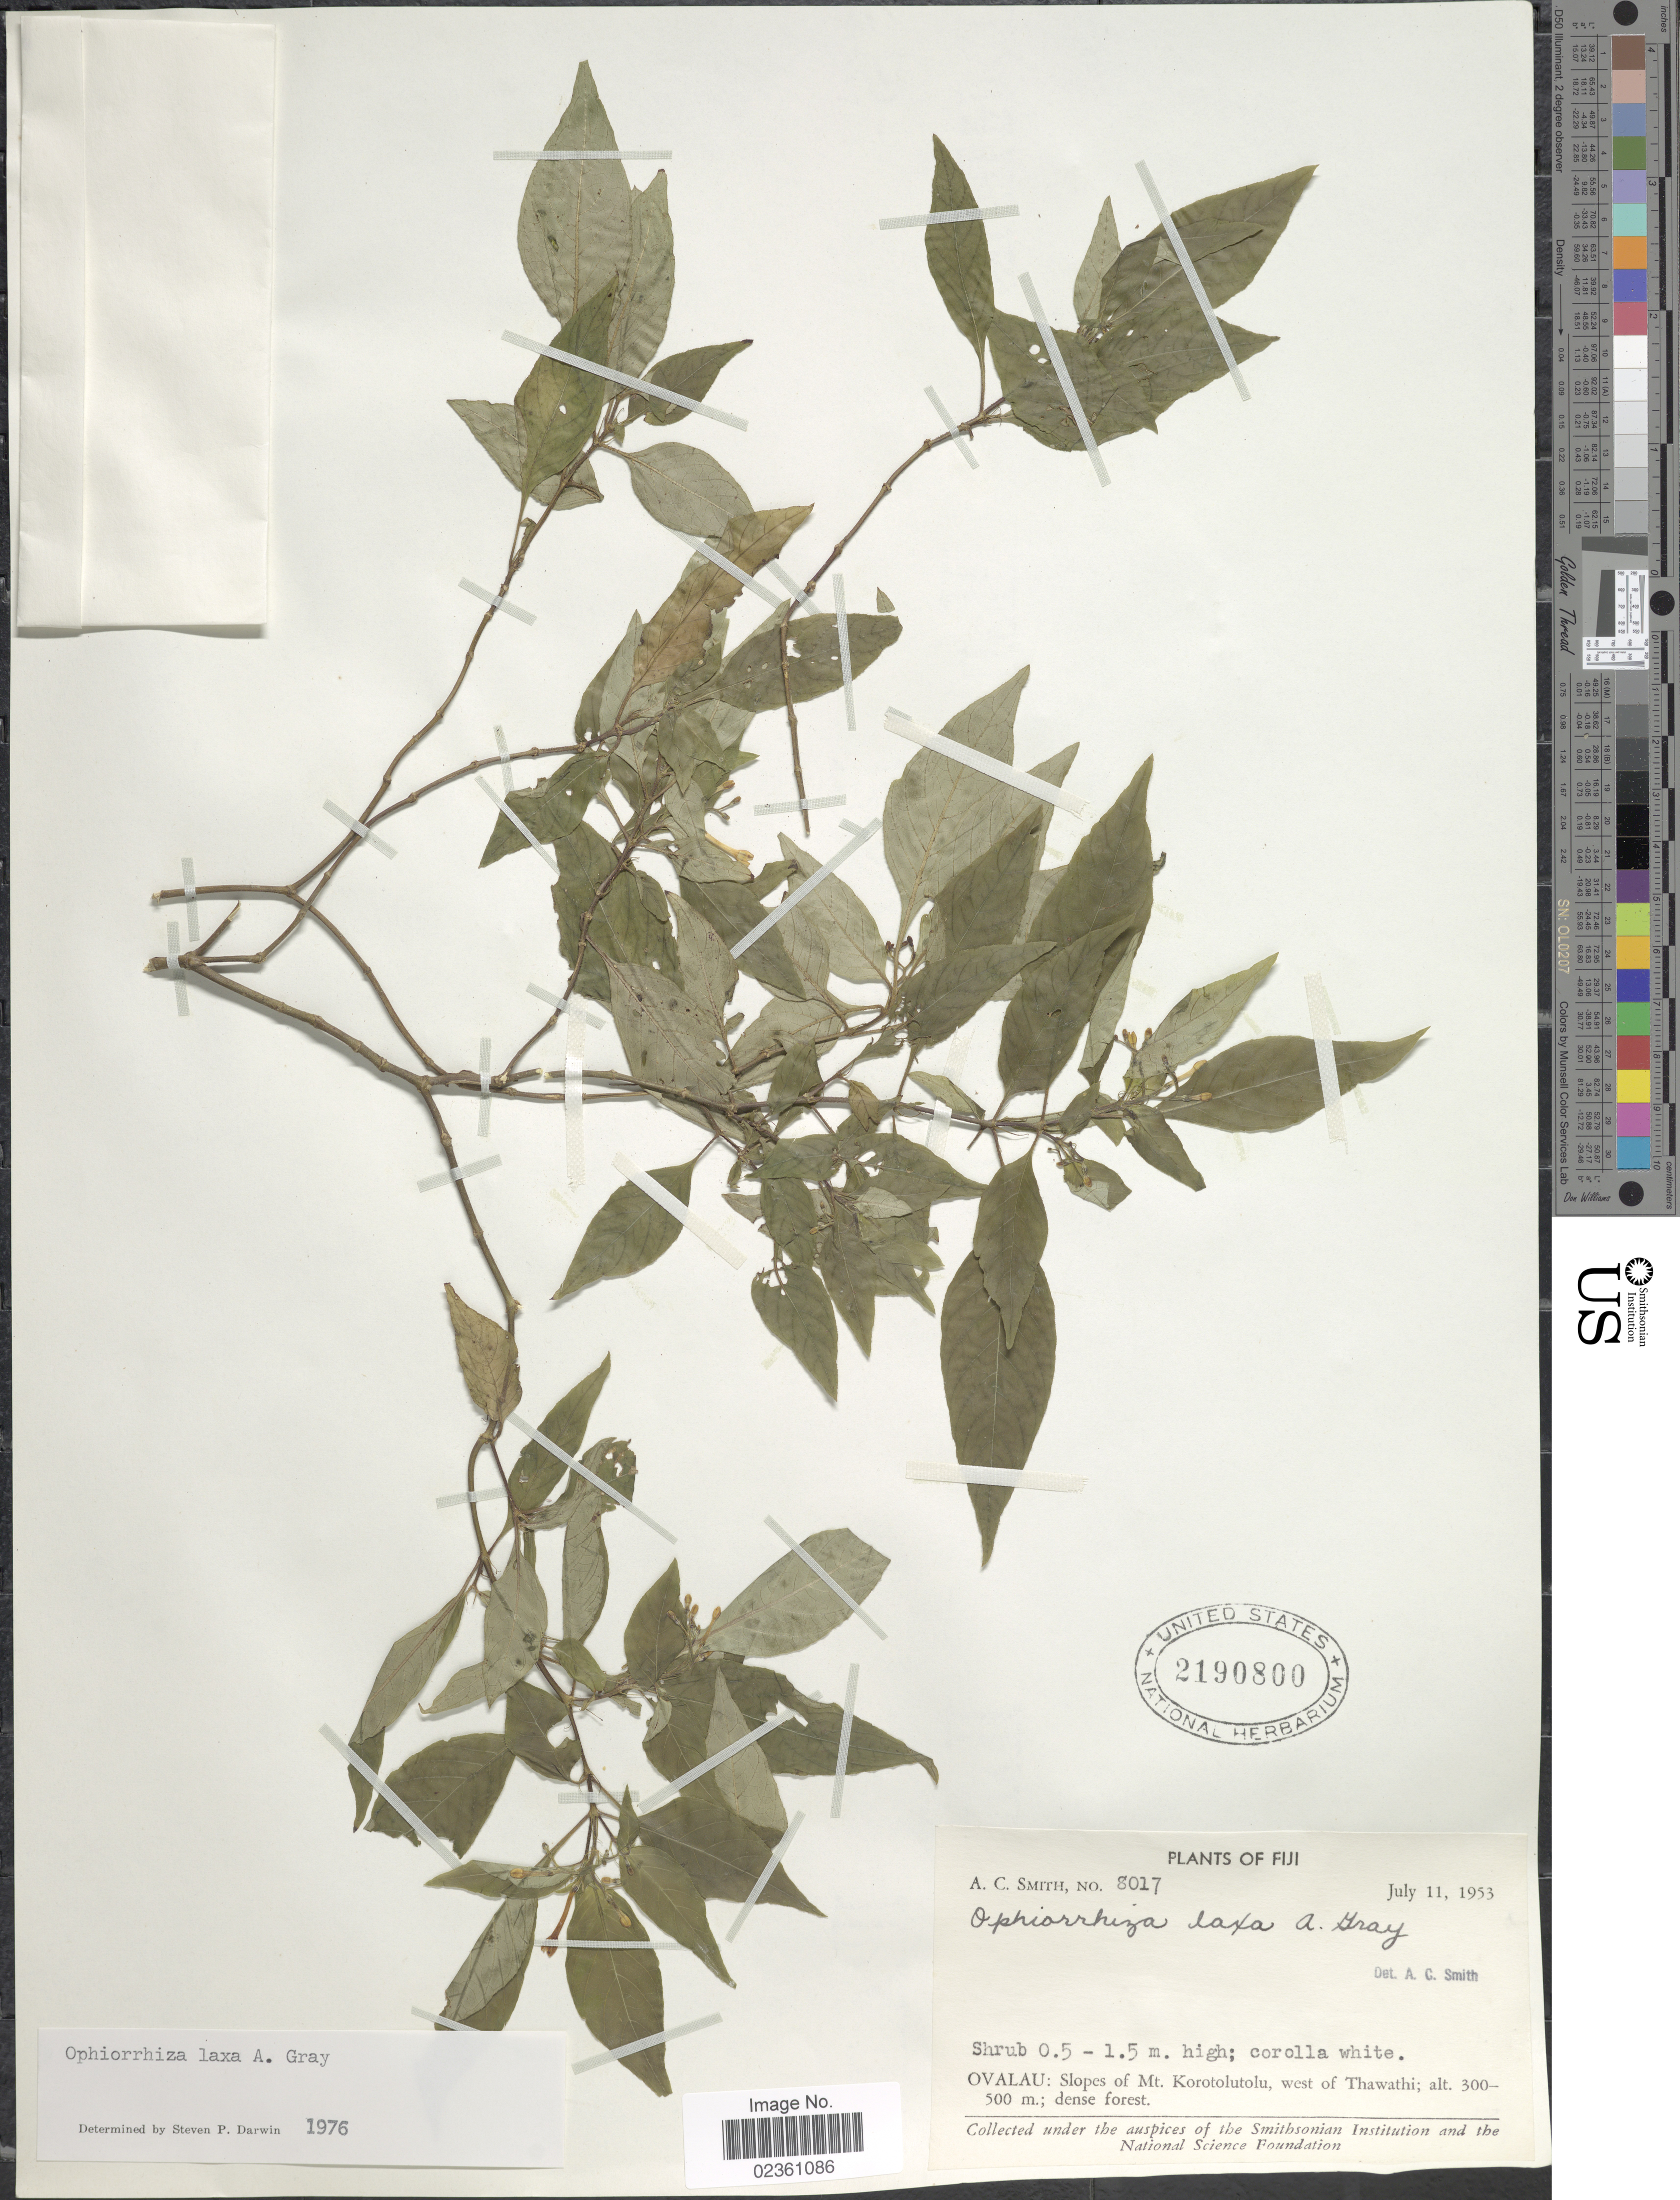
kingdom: Plantae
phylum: Tracheophyta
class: Magnoliopsida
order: Gentianales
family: Rubiaceae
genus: Ophiorrhiza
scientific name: Ophiorrhiza laxa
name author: A. Gray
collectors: A. C. Smith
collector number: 8017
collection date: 1953-07-11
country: Fiji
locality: Ovalau: Slopes of Mt Korotolutolu, west of Thawathi; dense forest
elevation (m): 300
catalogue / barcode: US 2190800